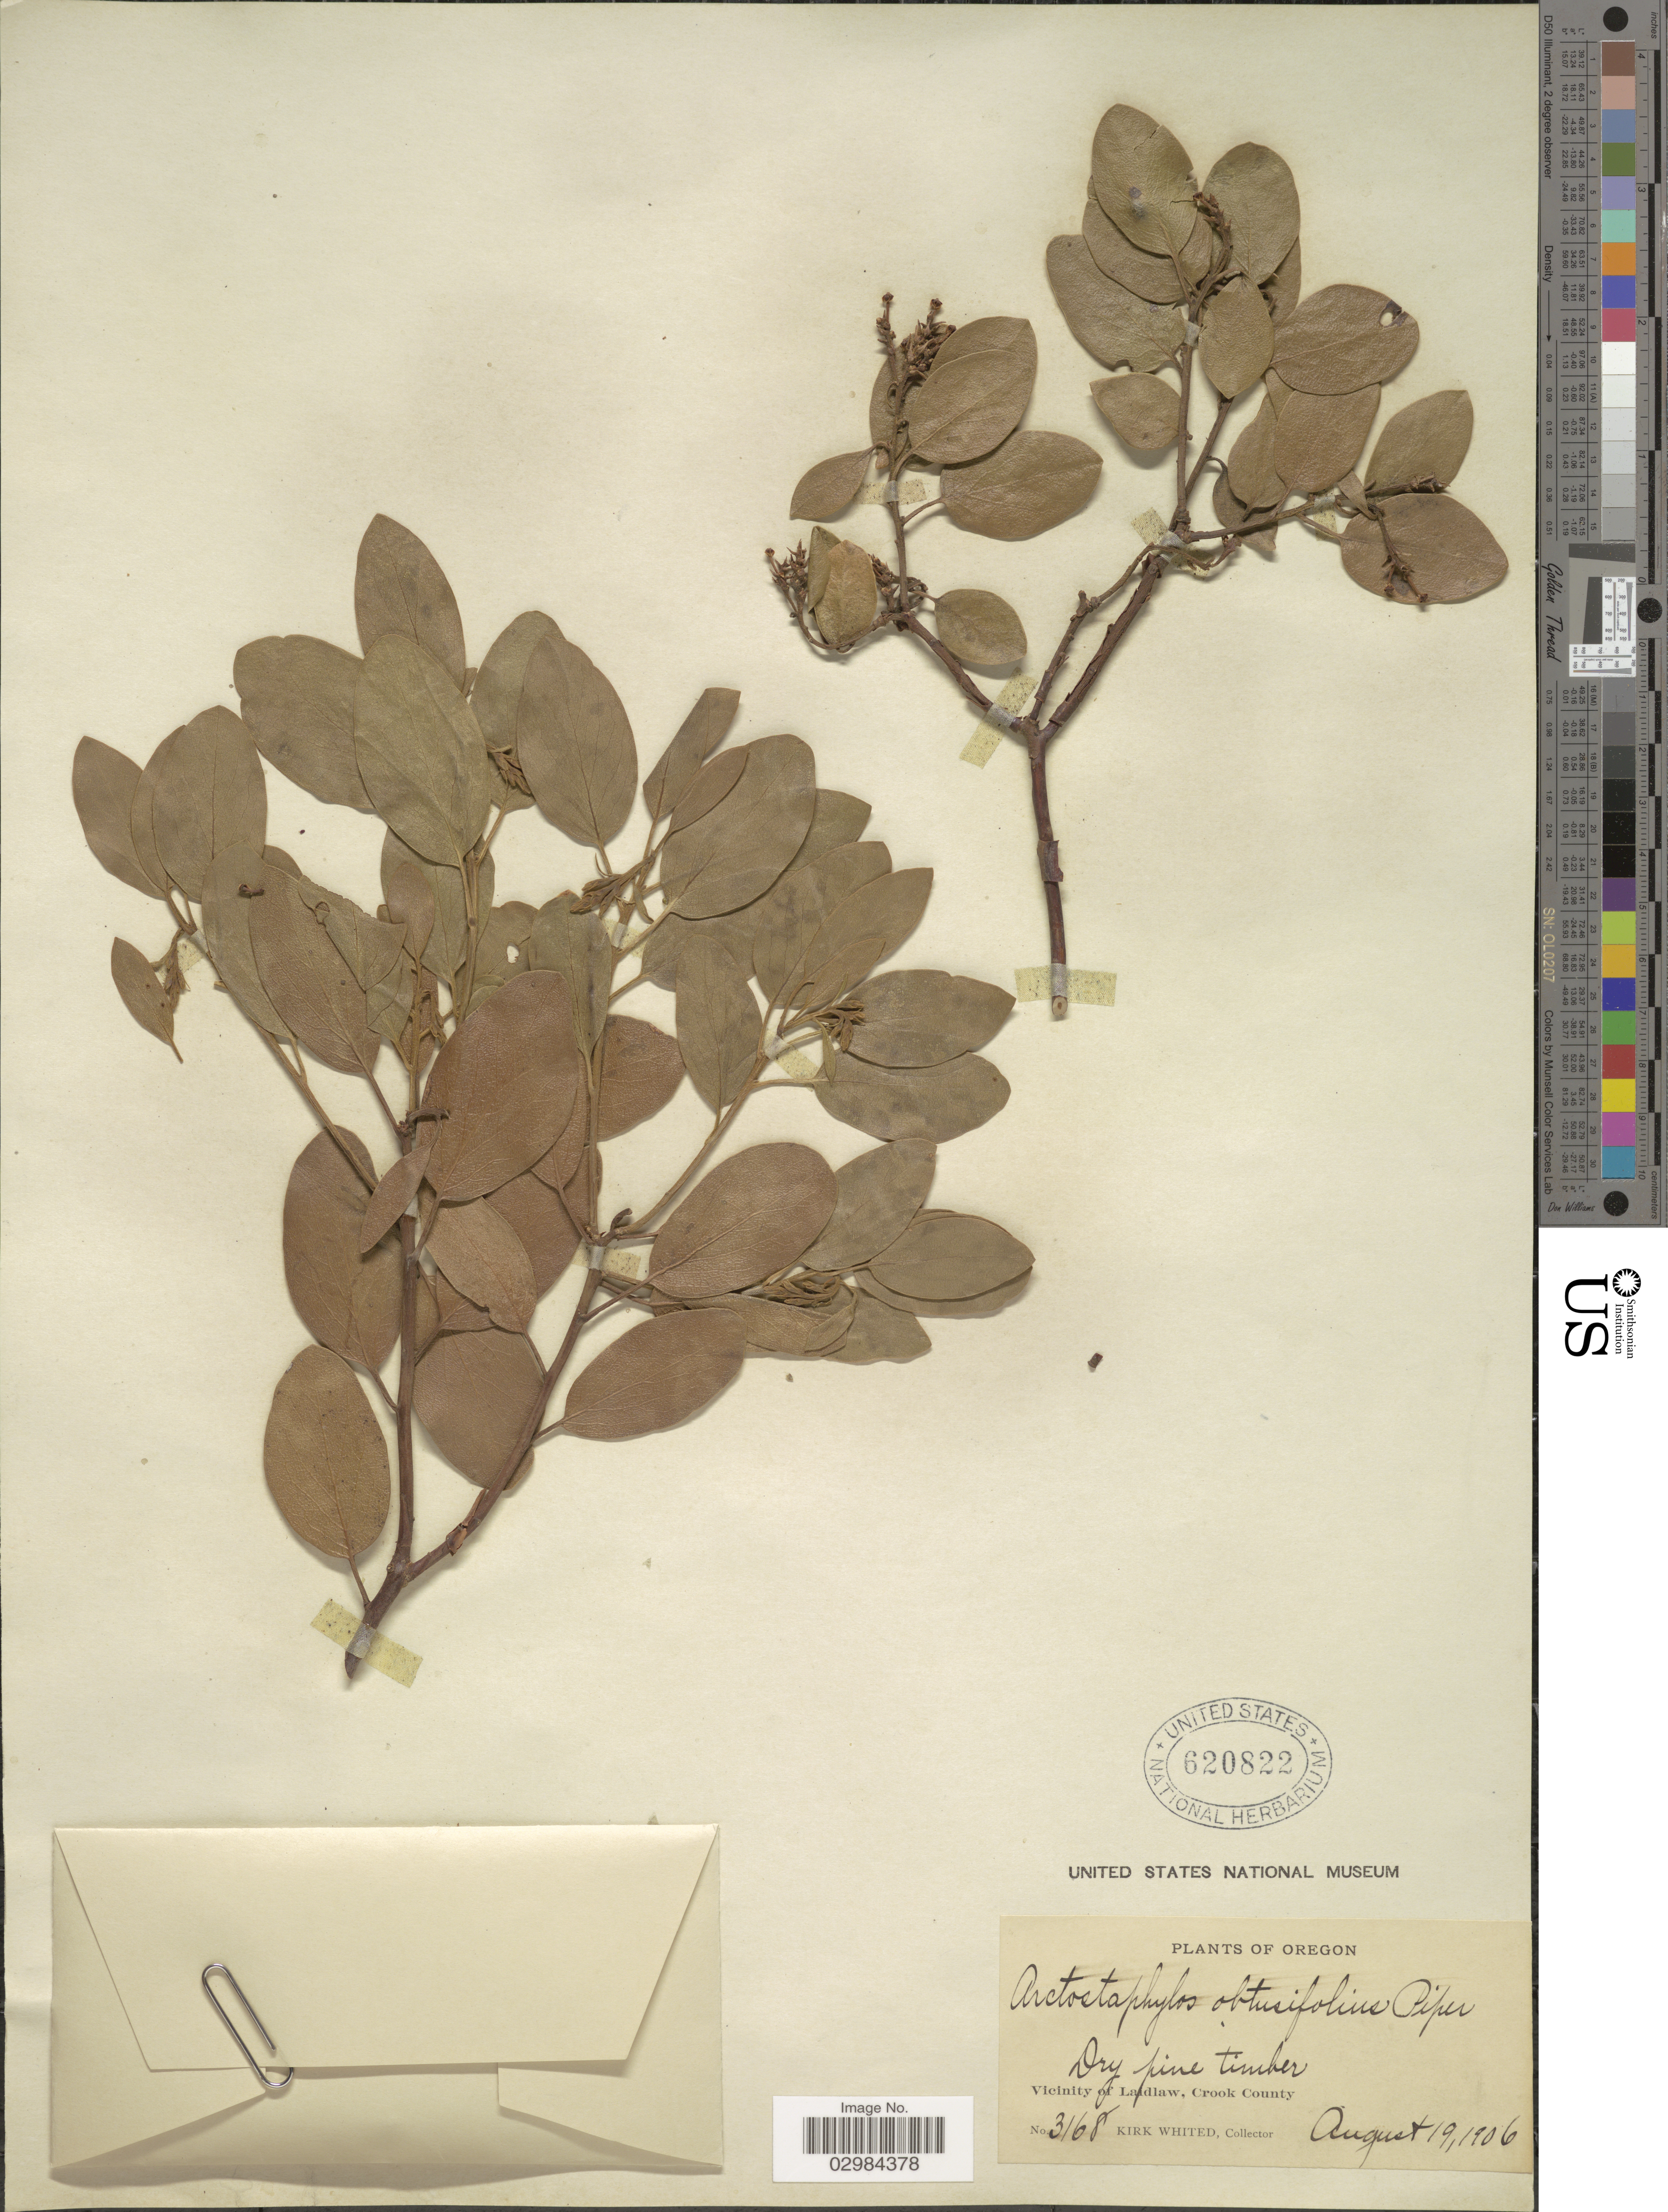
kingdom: Plantae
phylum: Tracheophyta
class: Magnoliopsida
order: Ericales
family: Ericaceae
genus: Arctostaphylos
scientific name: Arctostaphylos patula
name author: Greene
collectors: K. Whited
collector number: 3168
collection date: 1906-08-19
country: United States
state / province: Oregon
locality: Vicinity of Laidlaw, Crook County.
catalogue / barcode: US 620822